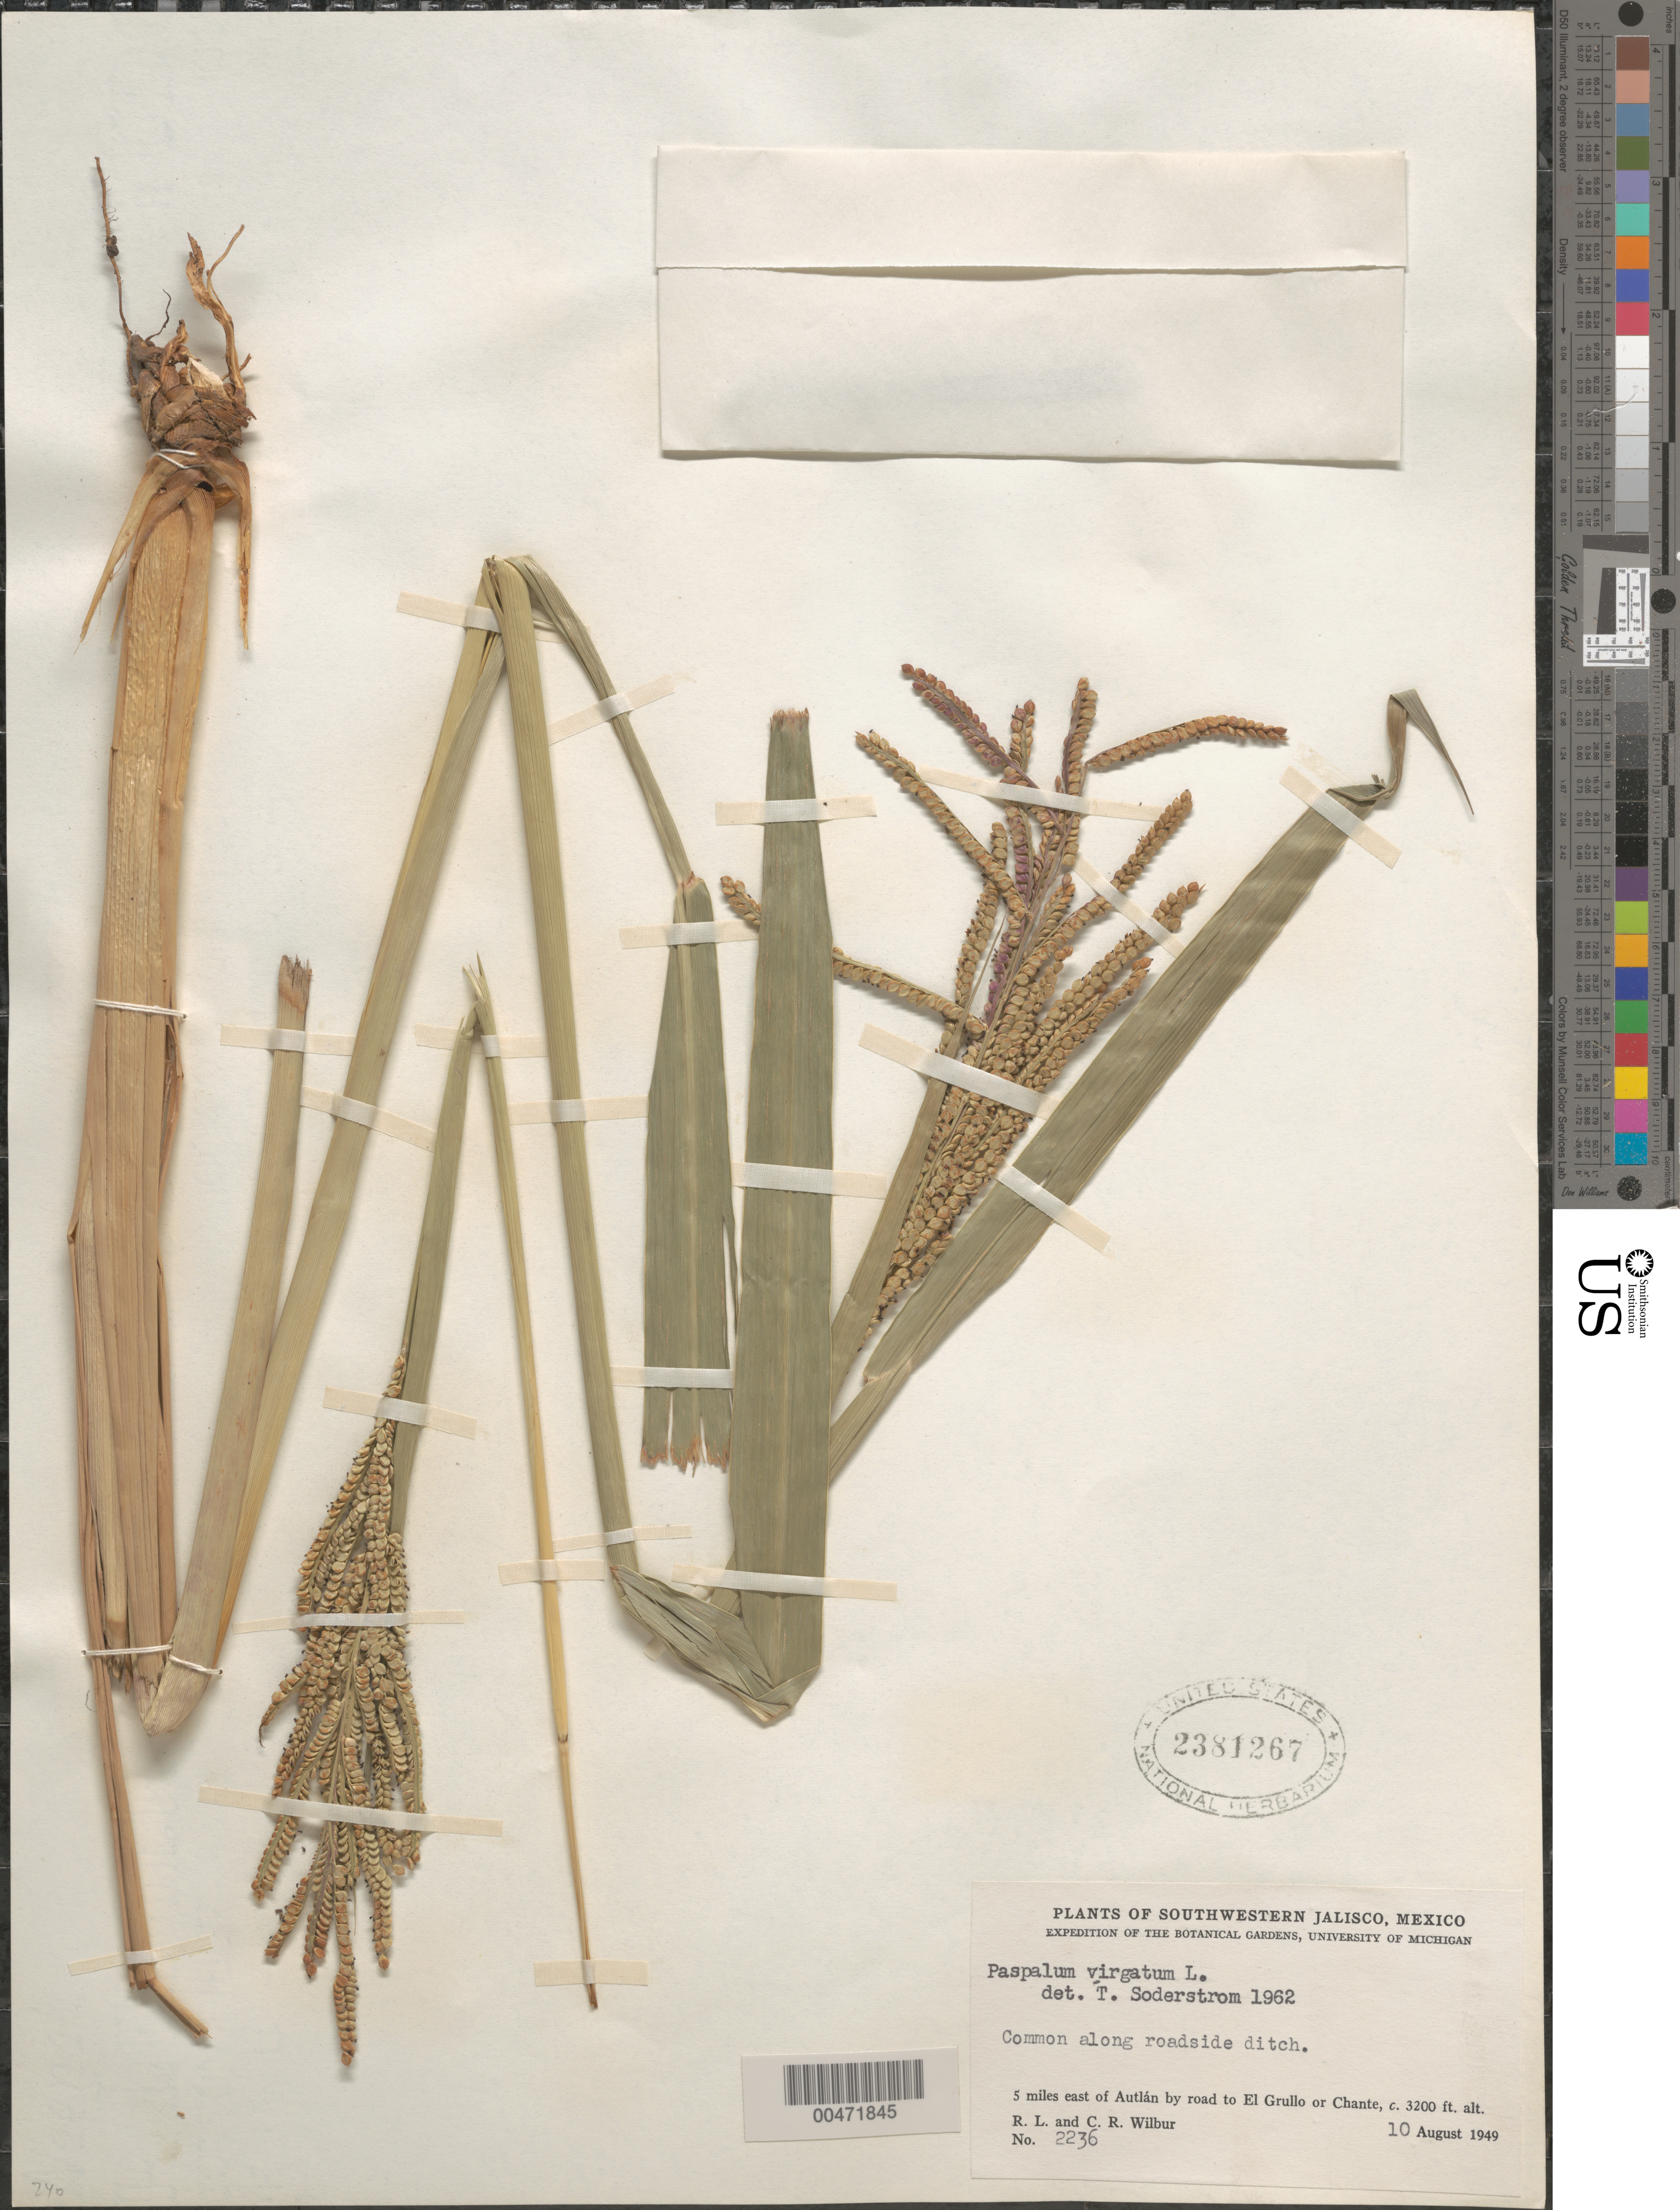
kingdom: Plantae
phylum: Tracheophyta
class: Liliopsida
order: Poales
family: Poaceae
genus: Paspalum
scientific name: Paspalum virgatum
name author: L.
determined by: Soderstrom, T. R.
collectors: R. L. Wilbur & C. Wilbur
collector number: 2236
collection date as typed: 10 Aug 1949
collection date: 1949-08-10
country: Mexico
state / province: Jalisco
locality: SW Jalisco, 5 mi E of Autlán by rd to El Grullo or Chante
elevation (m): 975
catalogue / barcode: US 2381267